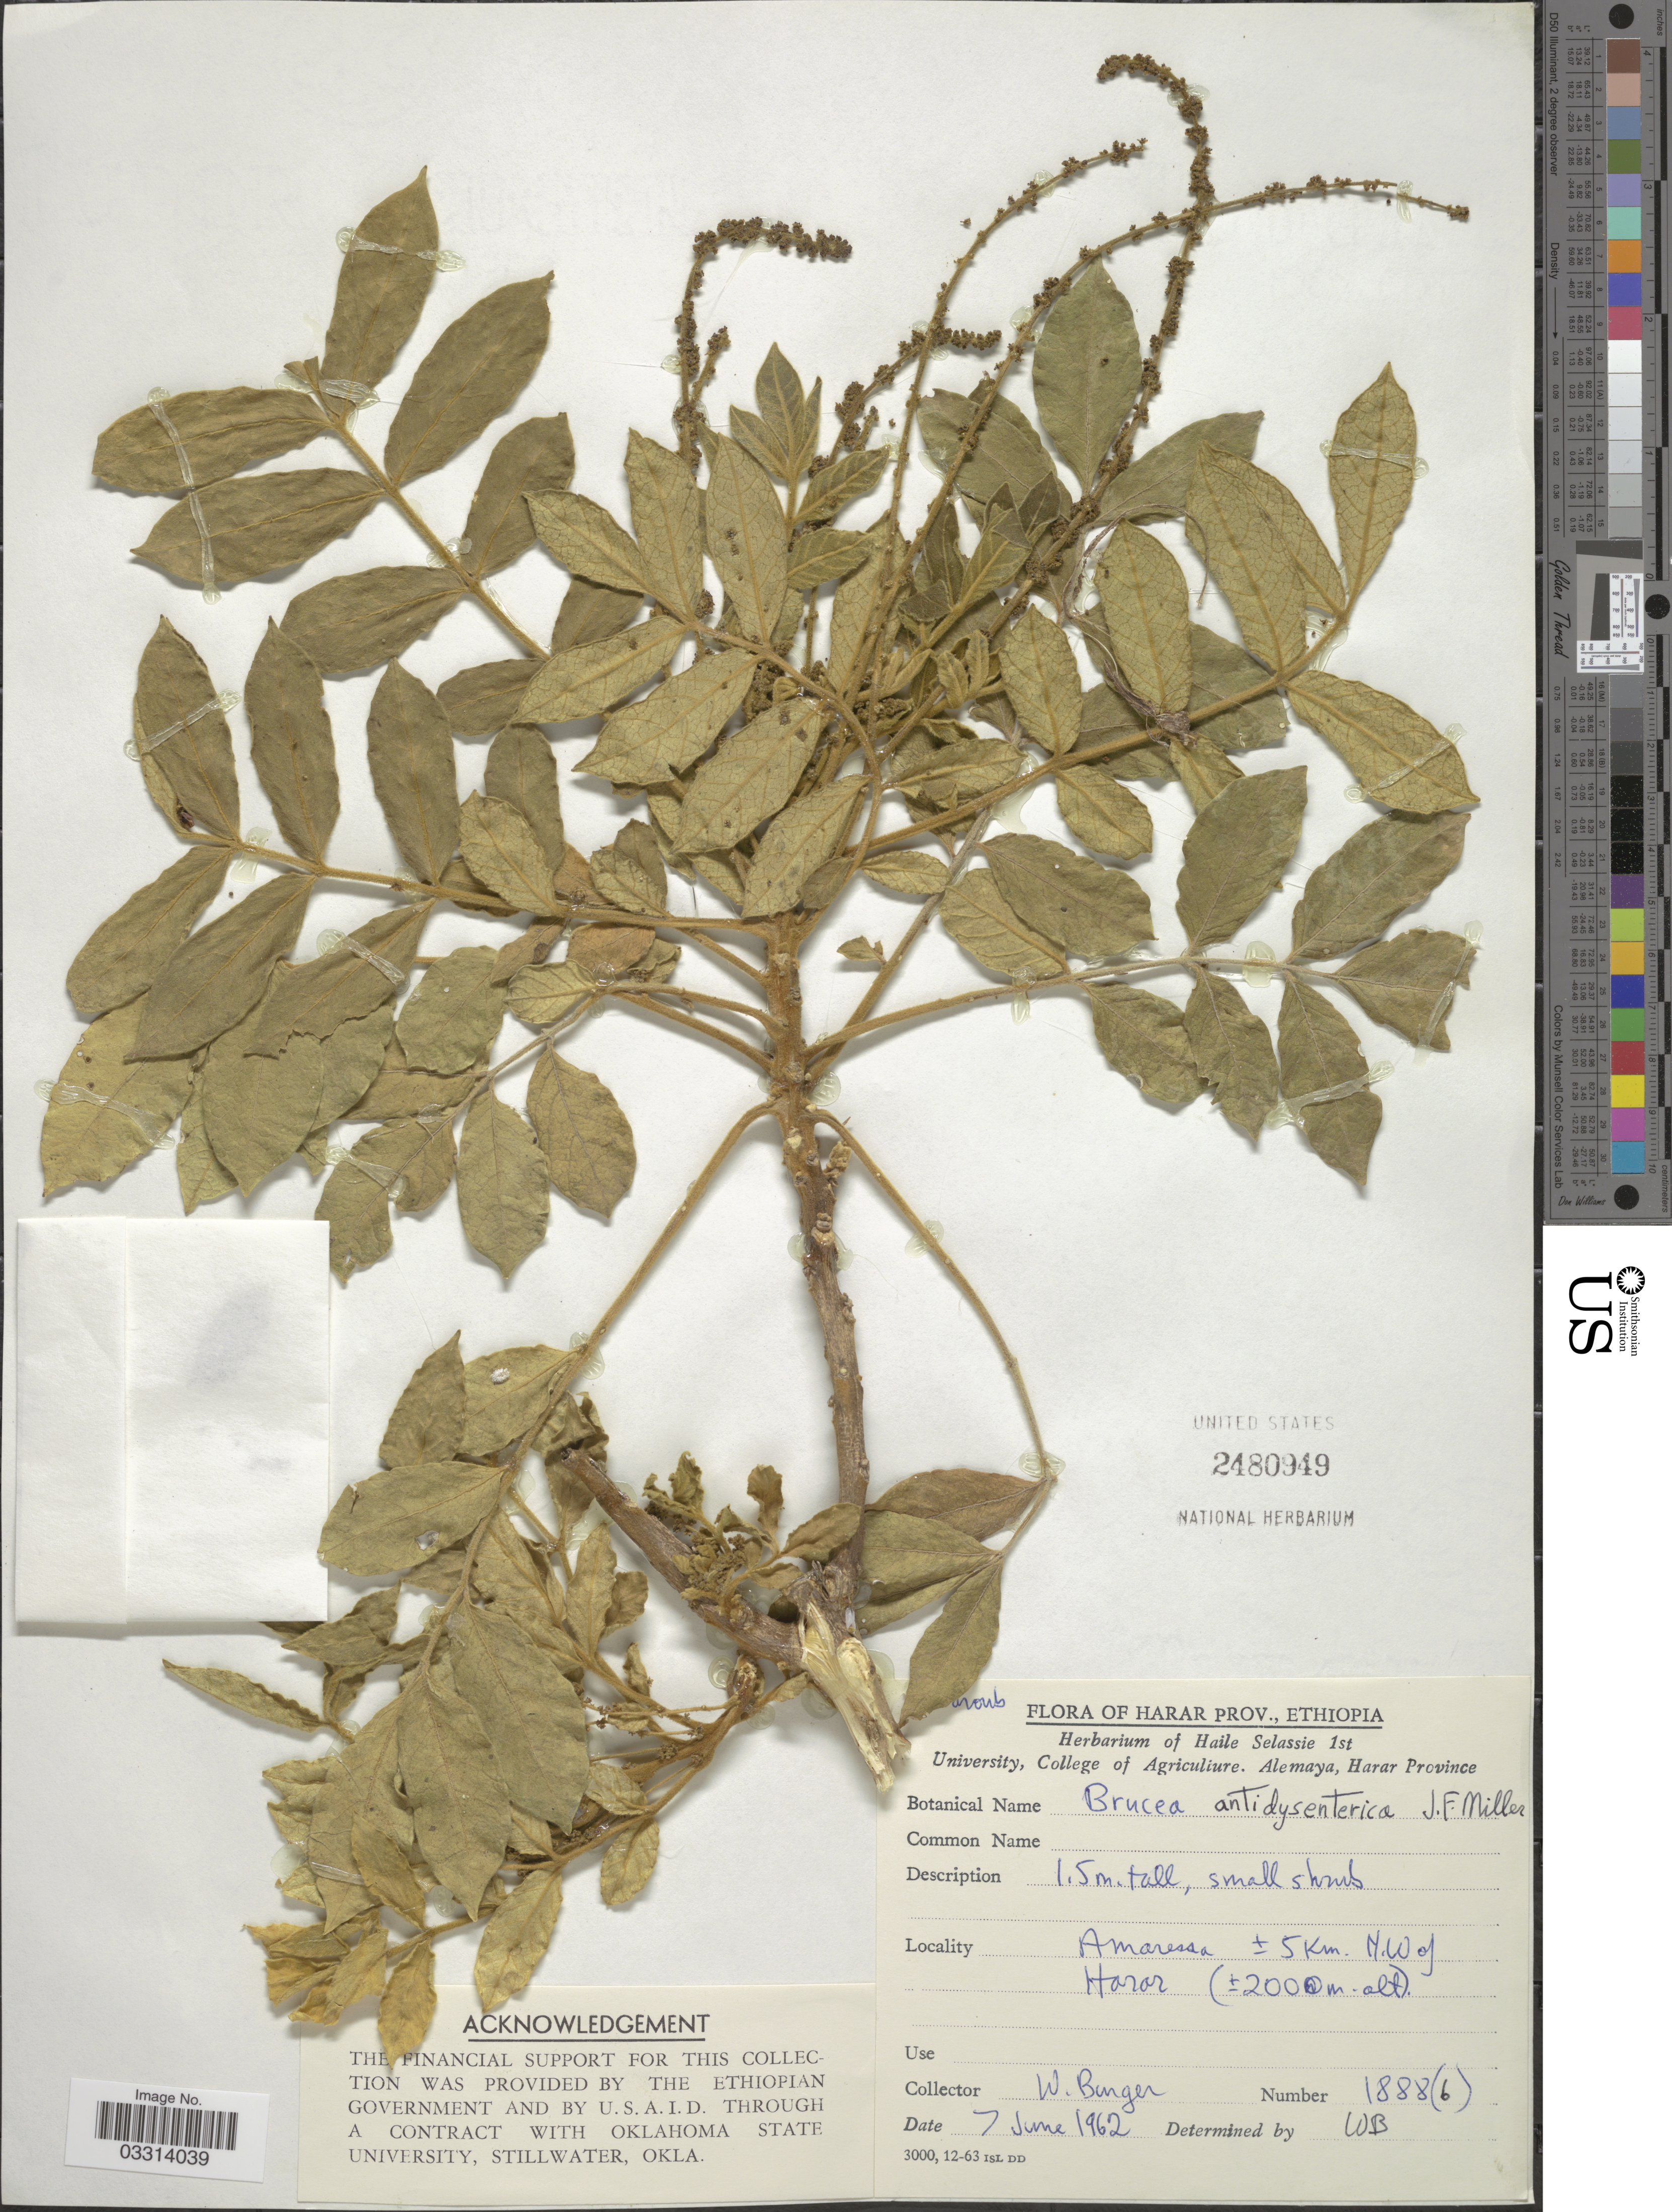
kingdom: Plantae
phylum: Tracheophyta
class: Magnoliopsida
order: Sapindales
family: Simaroubaceae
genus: Brucea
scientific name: Brucea antidysenterica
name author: J.F. Mill.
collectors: W. Burger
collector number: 1888(6)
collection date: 1962-06-07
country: Ethiopia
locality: Harar Prov. Amaressa ± 5 Km. N.W of Harar.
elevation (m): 2000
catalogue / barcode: US 2480949